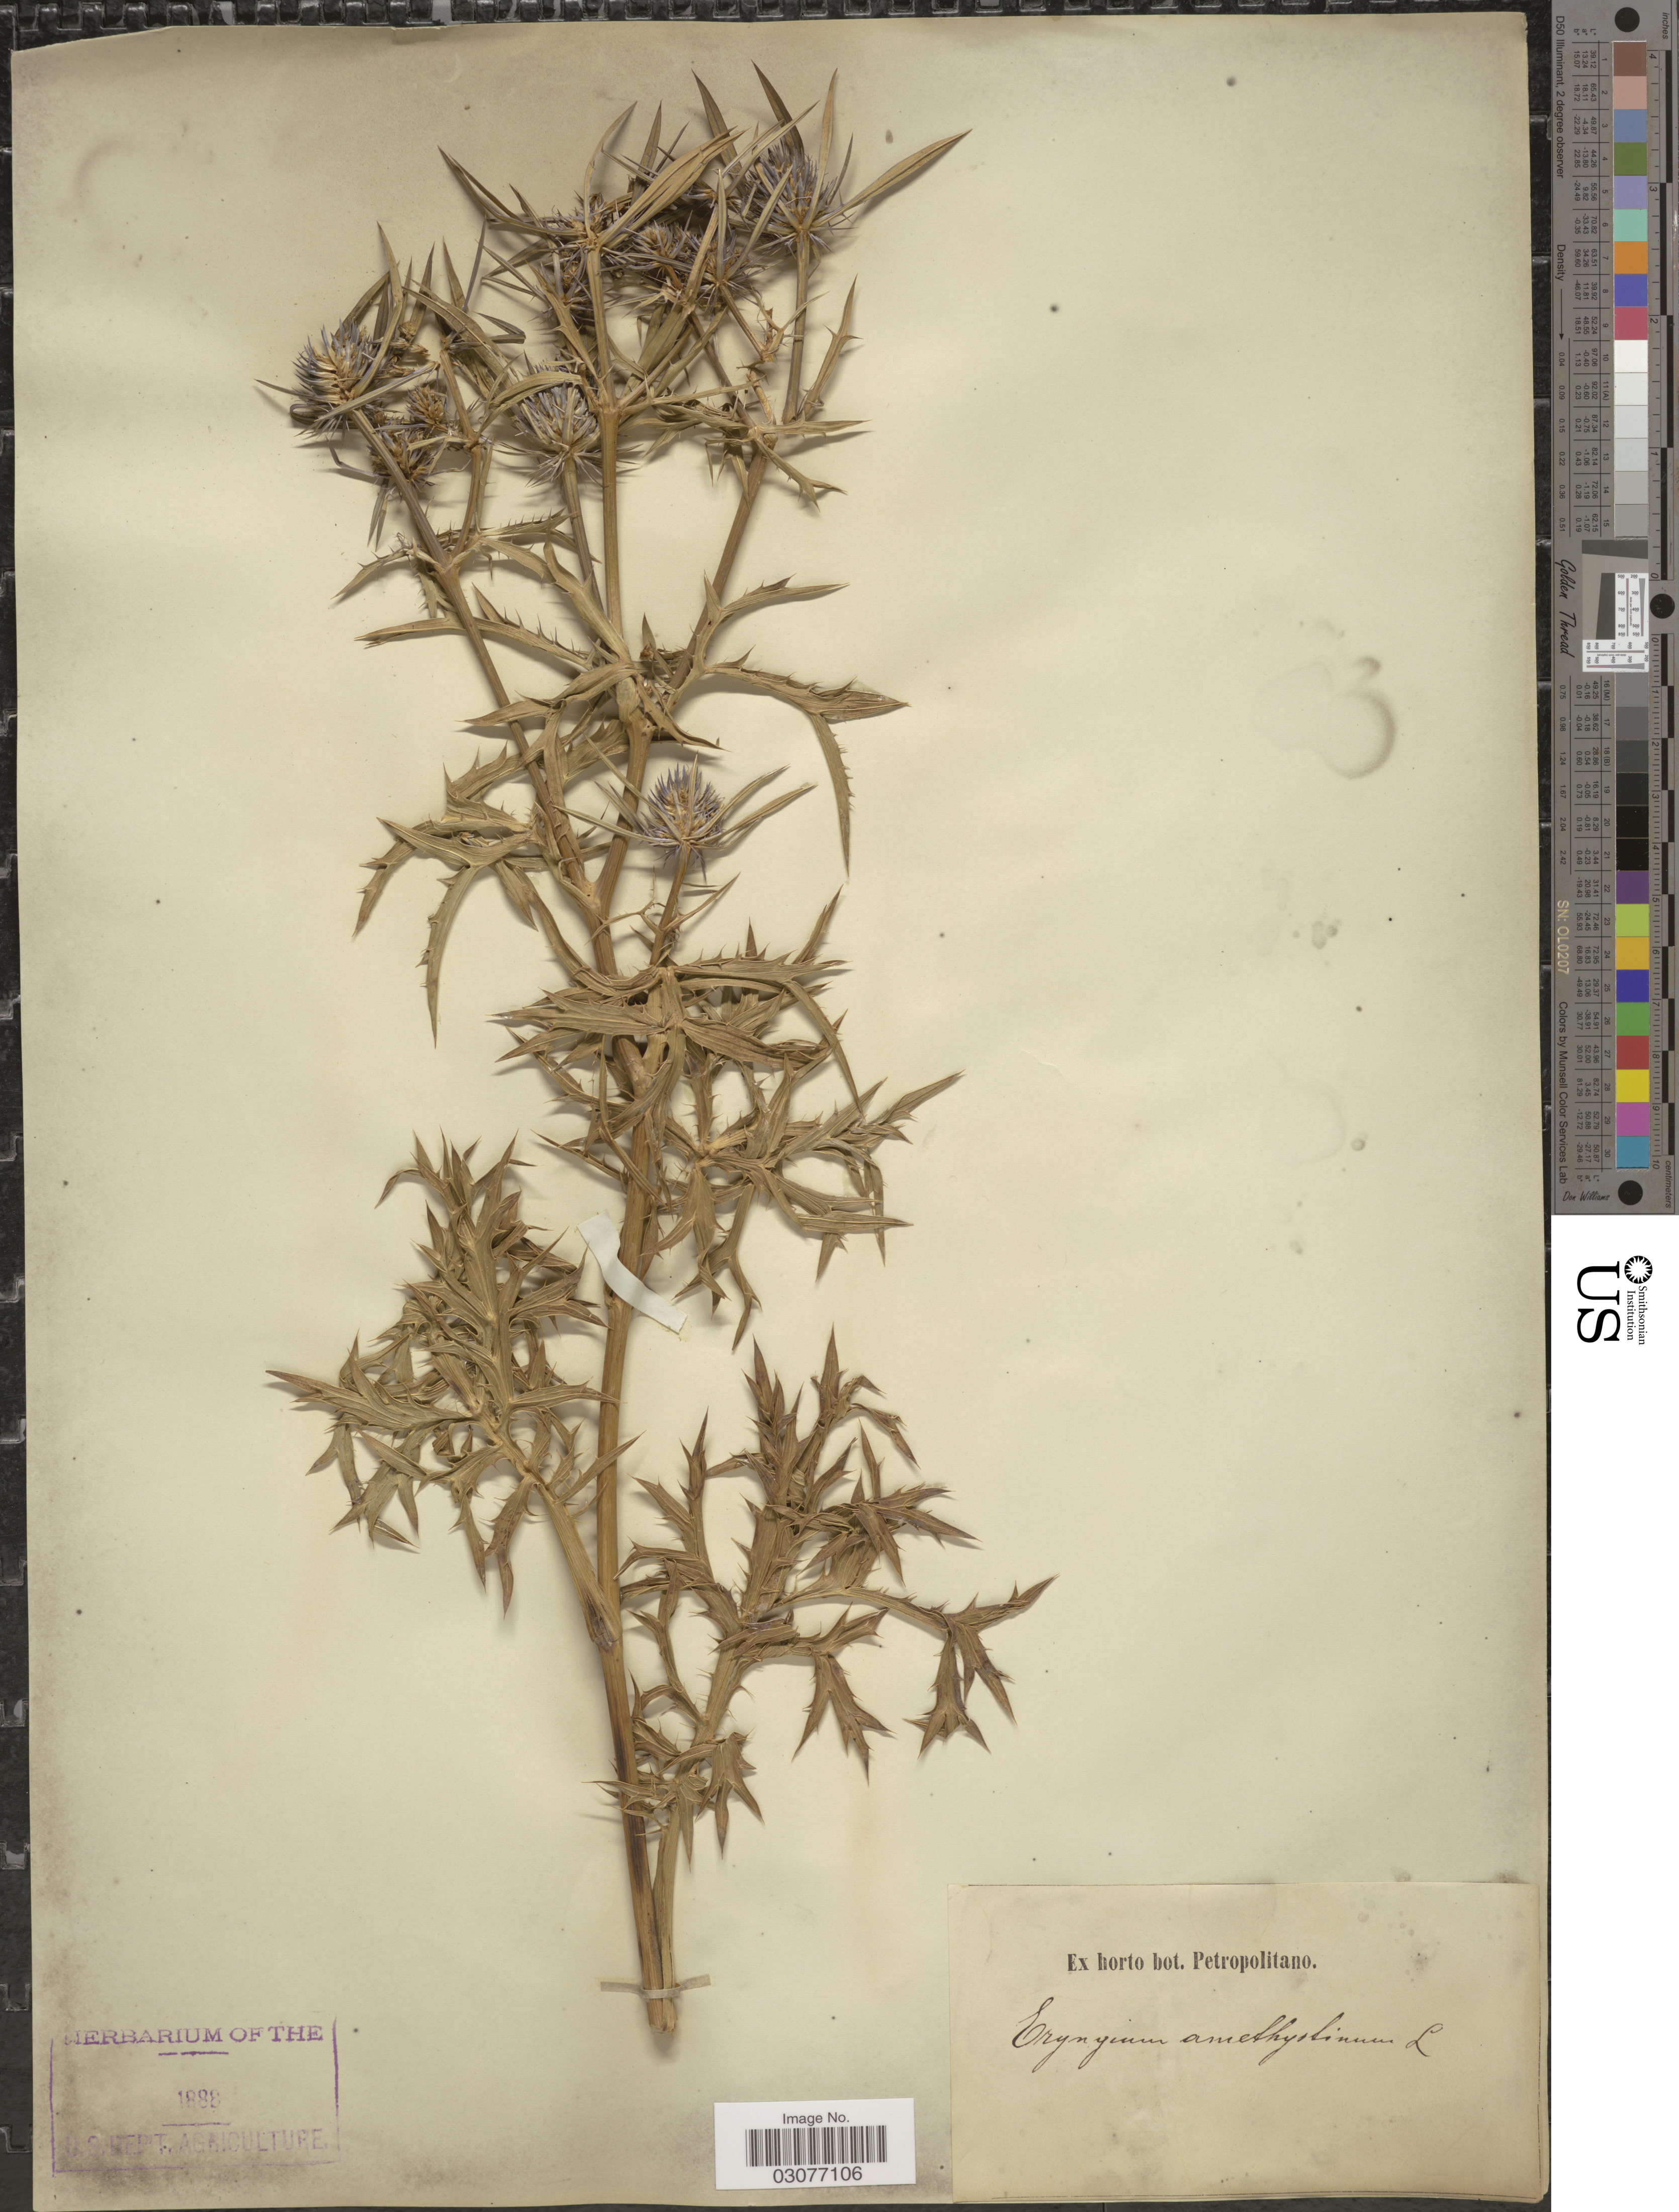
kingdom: Plantae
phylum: Tracheophyta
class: Magnoliopsida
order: Apiales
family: Apiaceae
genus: Eryngium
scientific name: Eryngium amethystinum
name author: L.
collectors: ex Horto Bot. Petropolitano